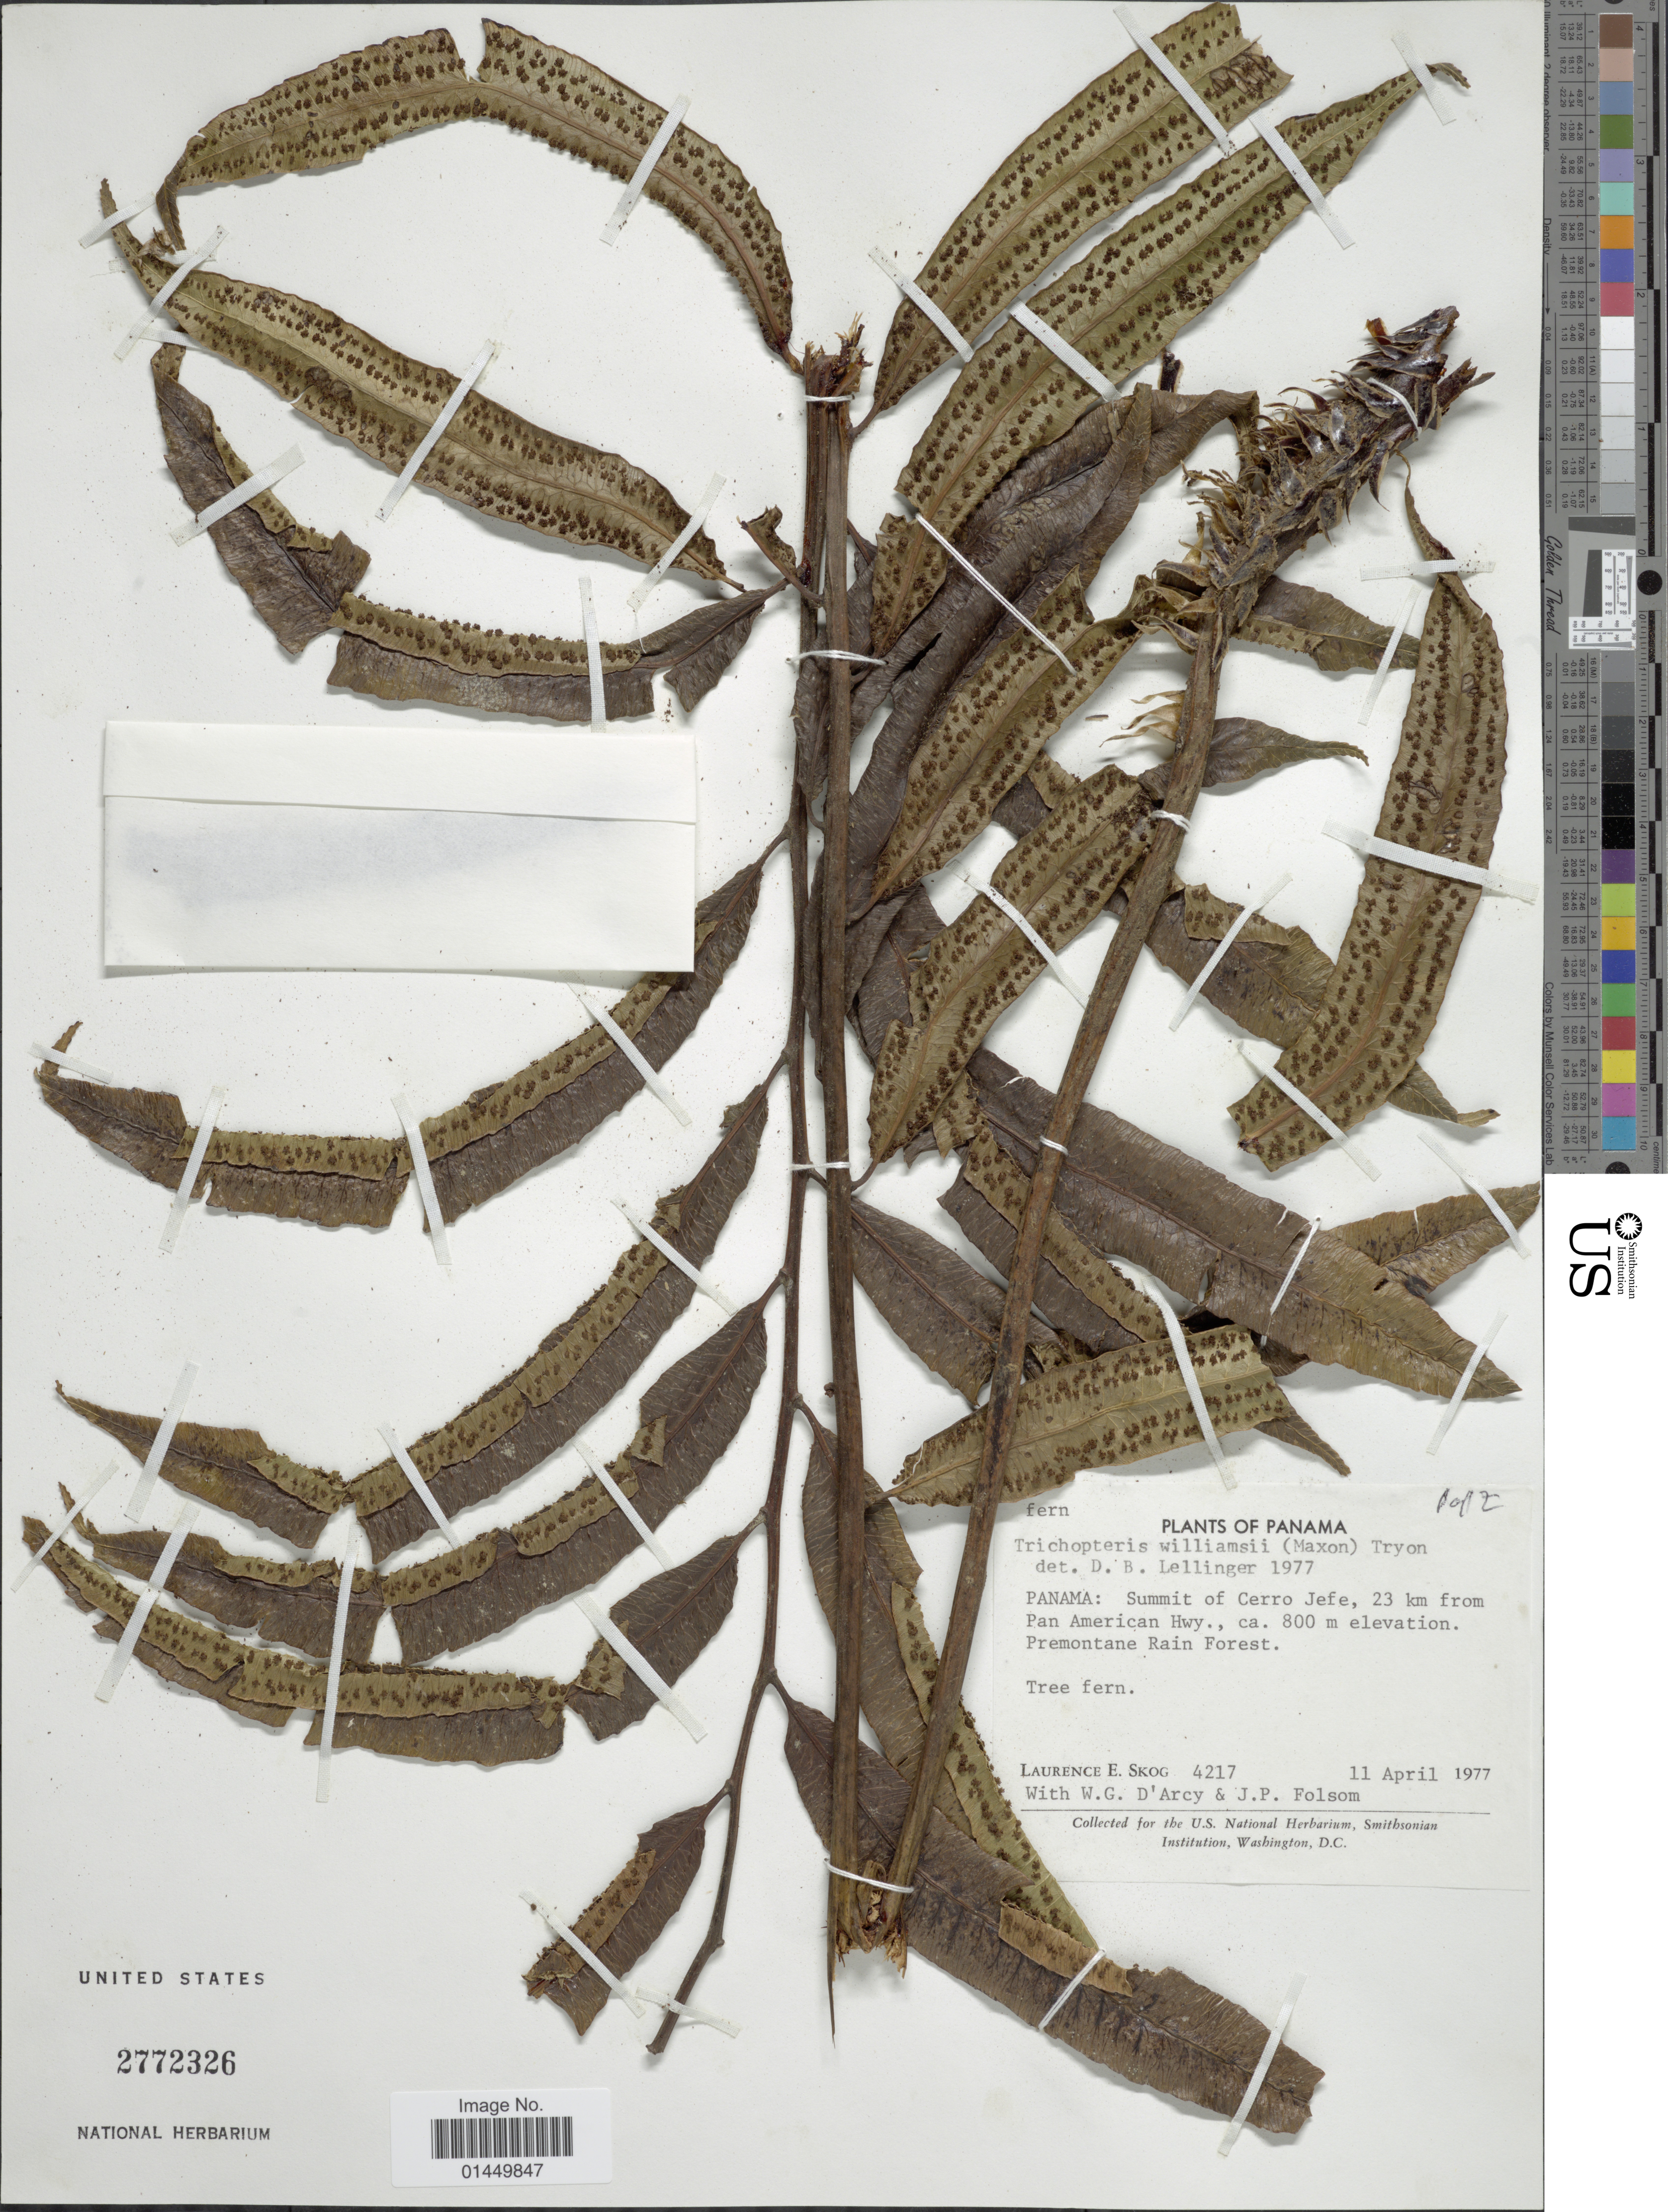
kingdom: Plantae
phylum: Tracheophyta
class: Polypodiopsida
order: Cyatheales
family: Cyatheaceae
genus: Cyathea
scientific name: Cyathea williamsii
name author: (Maxon) Domin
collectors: L. E. Skog, W. G. D'Arcy & J. P. Folsom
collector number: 4217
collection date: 1977-04-11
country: Panama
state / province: Panamá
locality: Panama: Summit of Cerro Jefe;, 23 km from Pan American Hwy.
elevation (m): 800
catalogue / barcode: US 2772326